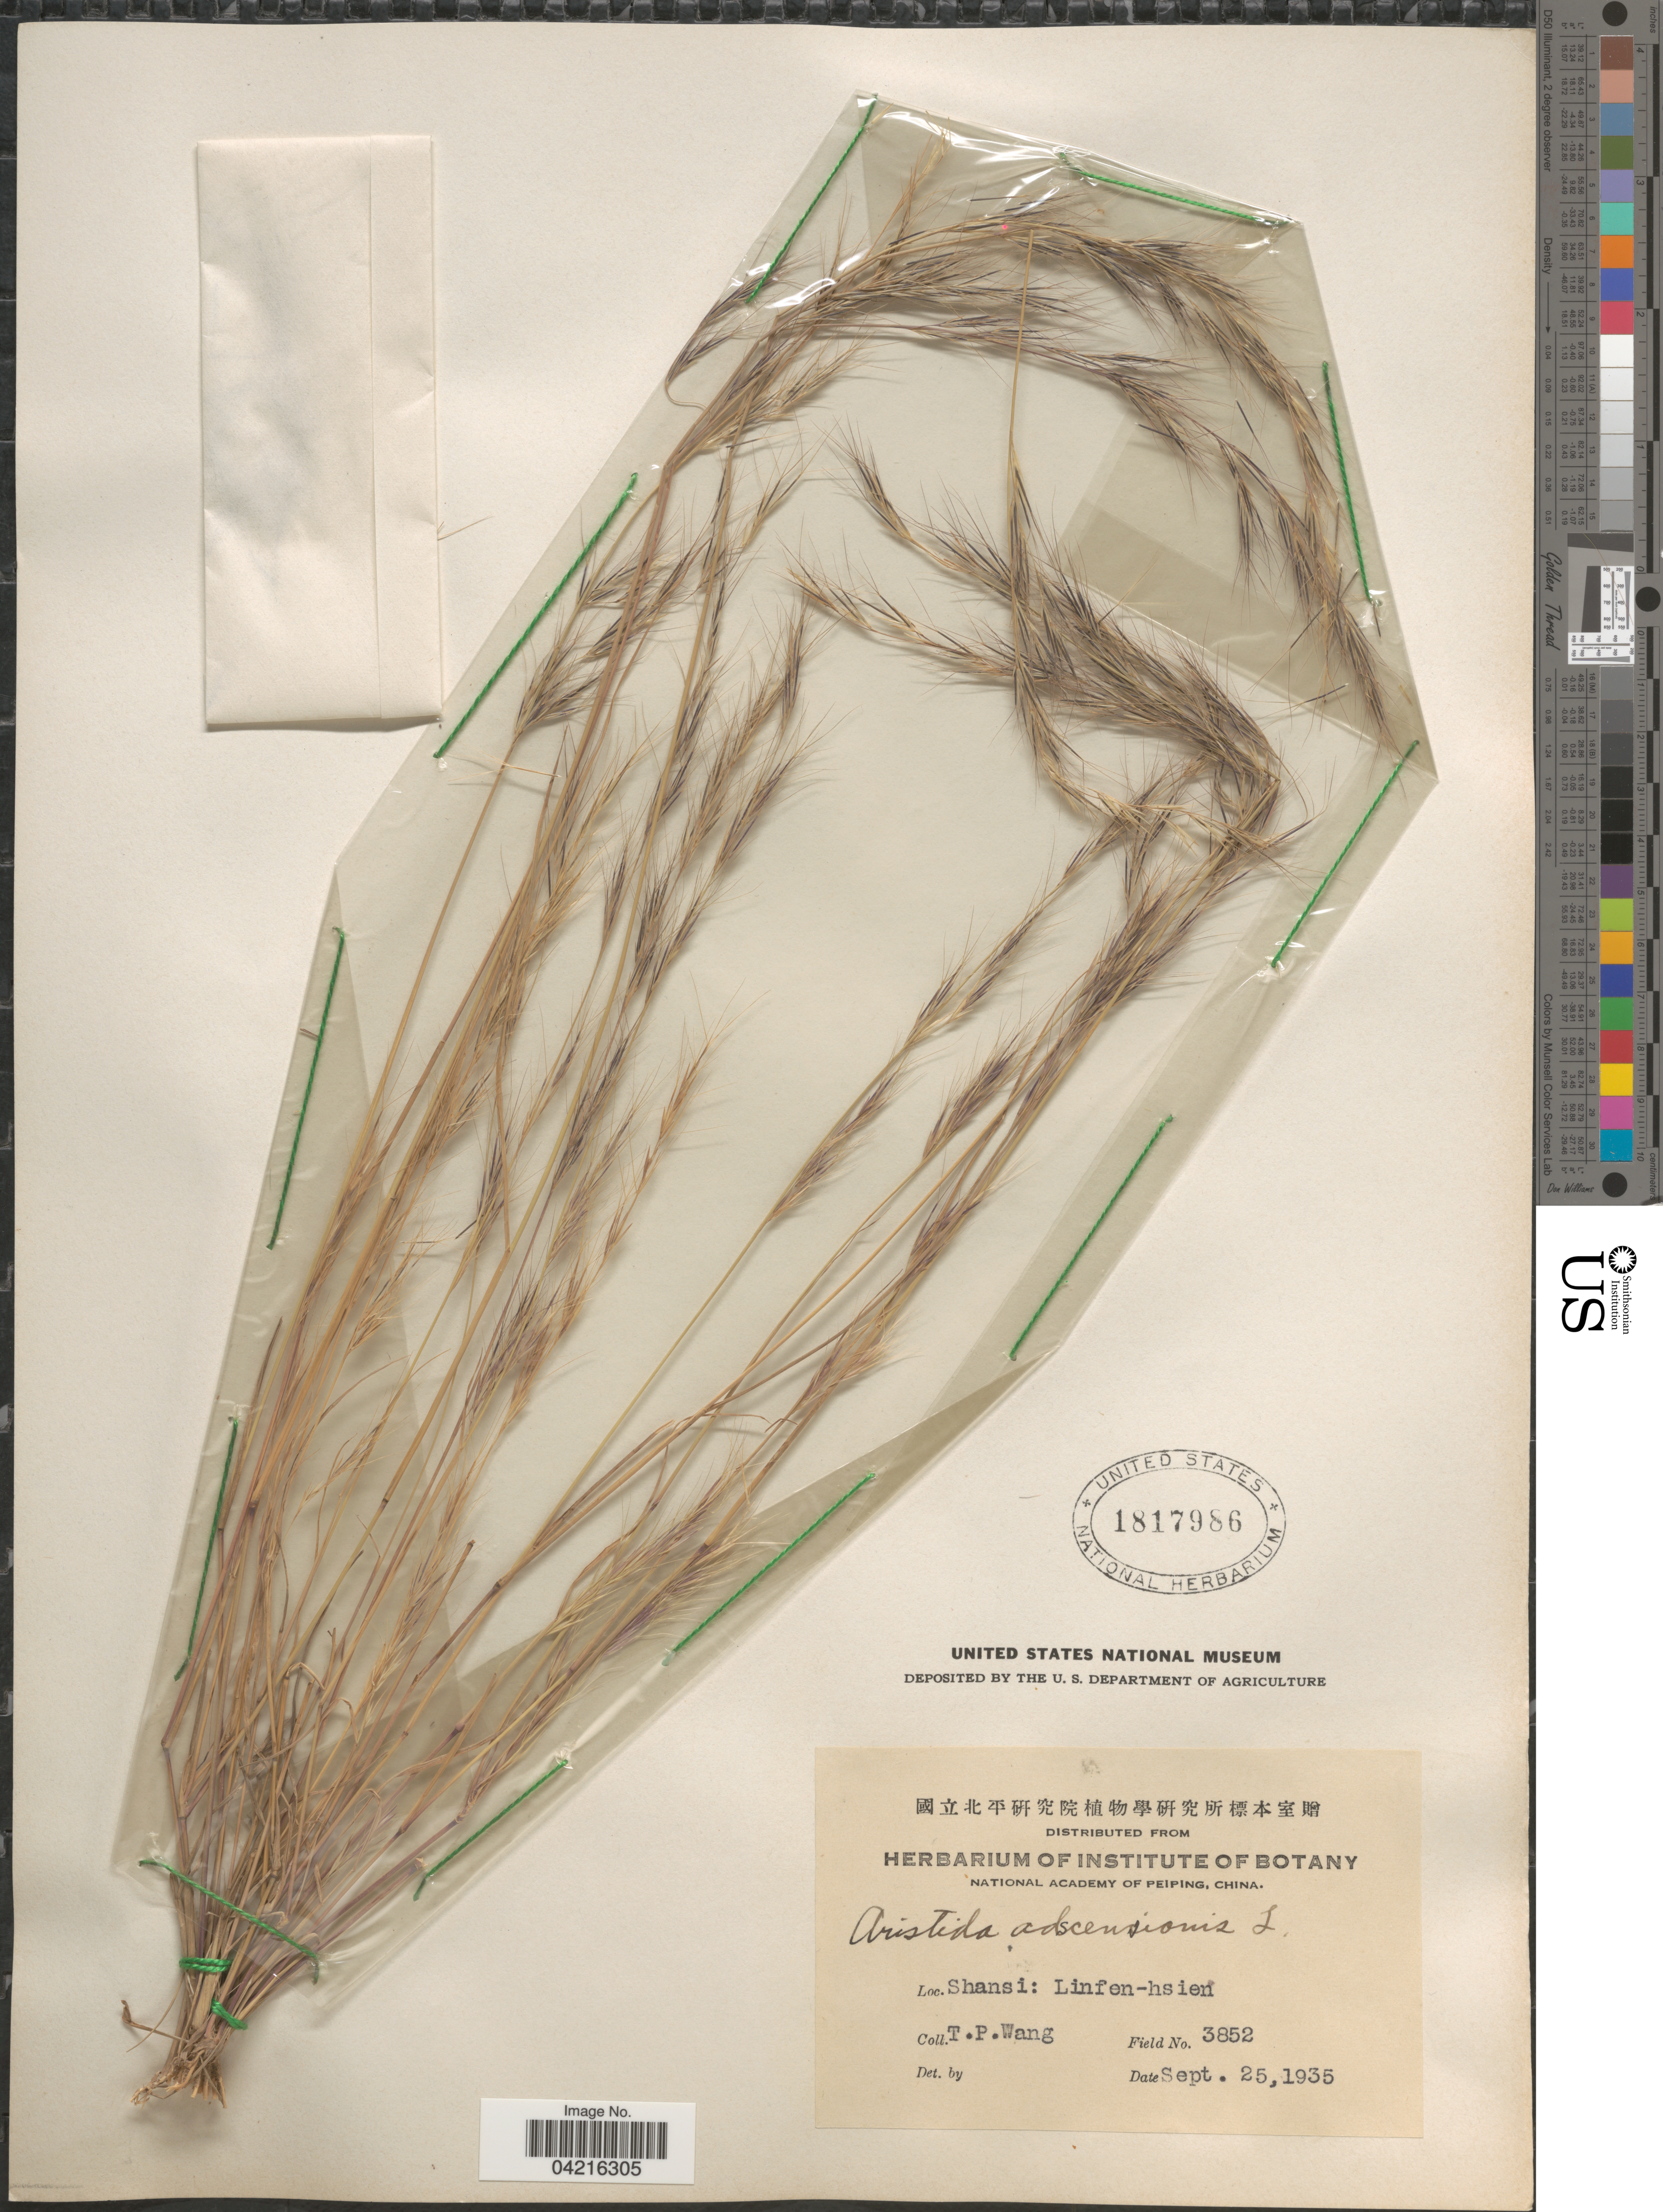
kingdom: Plantae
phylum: Tracheophyta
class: Liliopsida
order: Poales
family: Poaceae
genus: Aristida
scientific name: Aristida adscensionis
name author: L.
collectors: T. Wang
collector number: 3852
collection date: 1935-09-25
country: China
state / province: Shanxi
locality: Shansi: Linfen-hsien.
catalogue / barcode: US 1817986